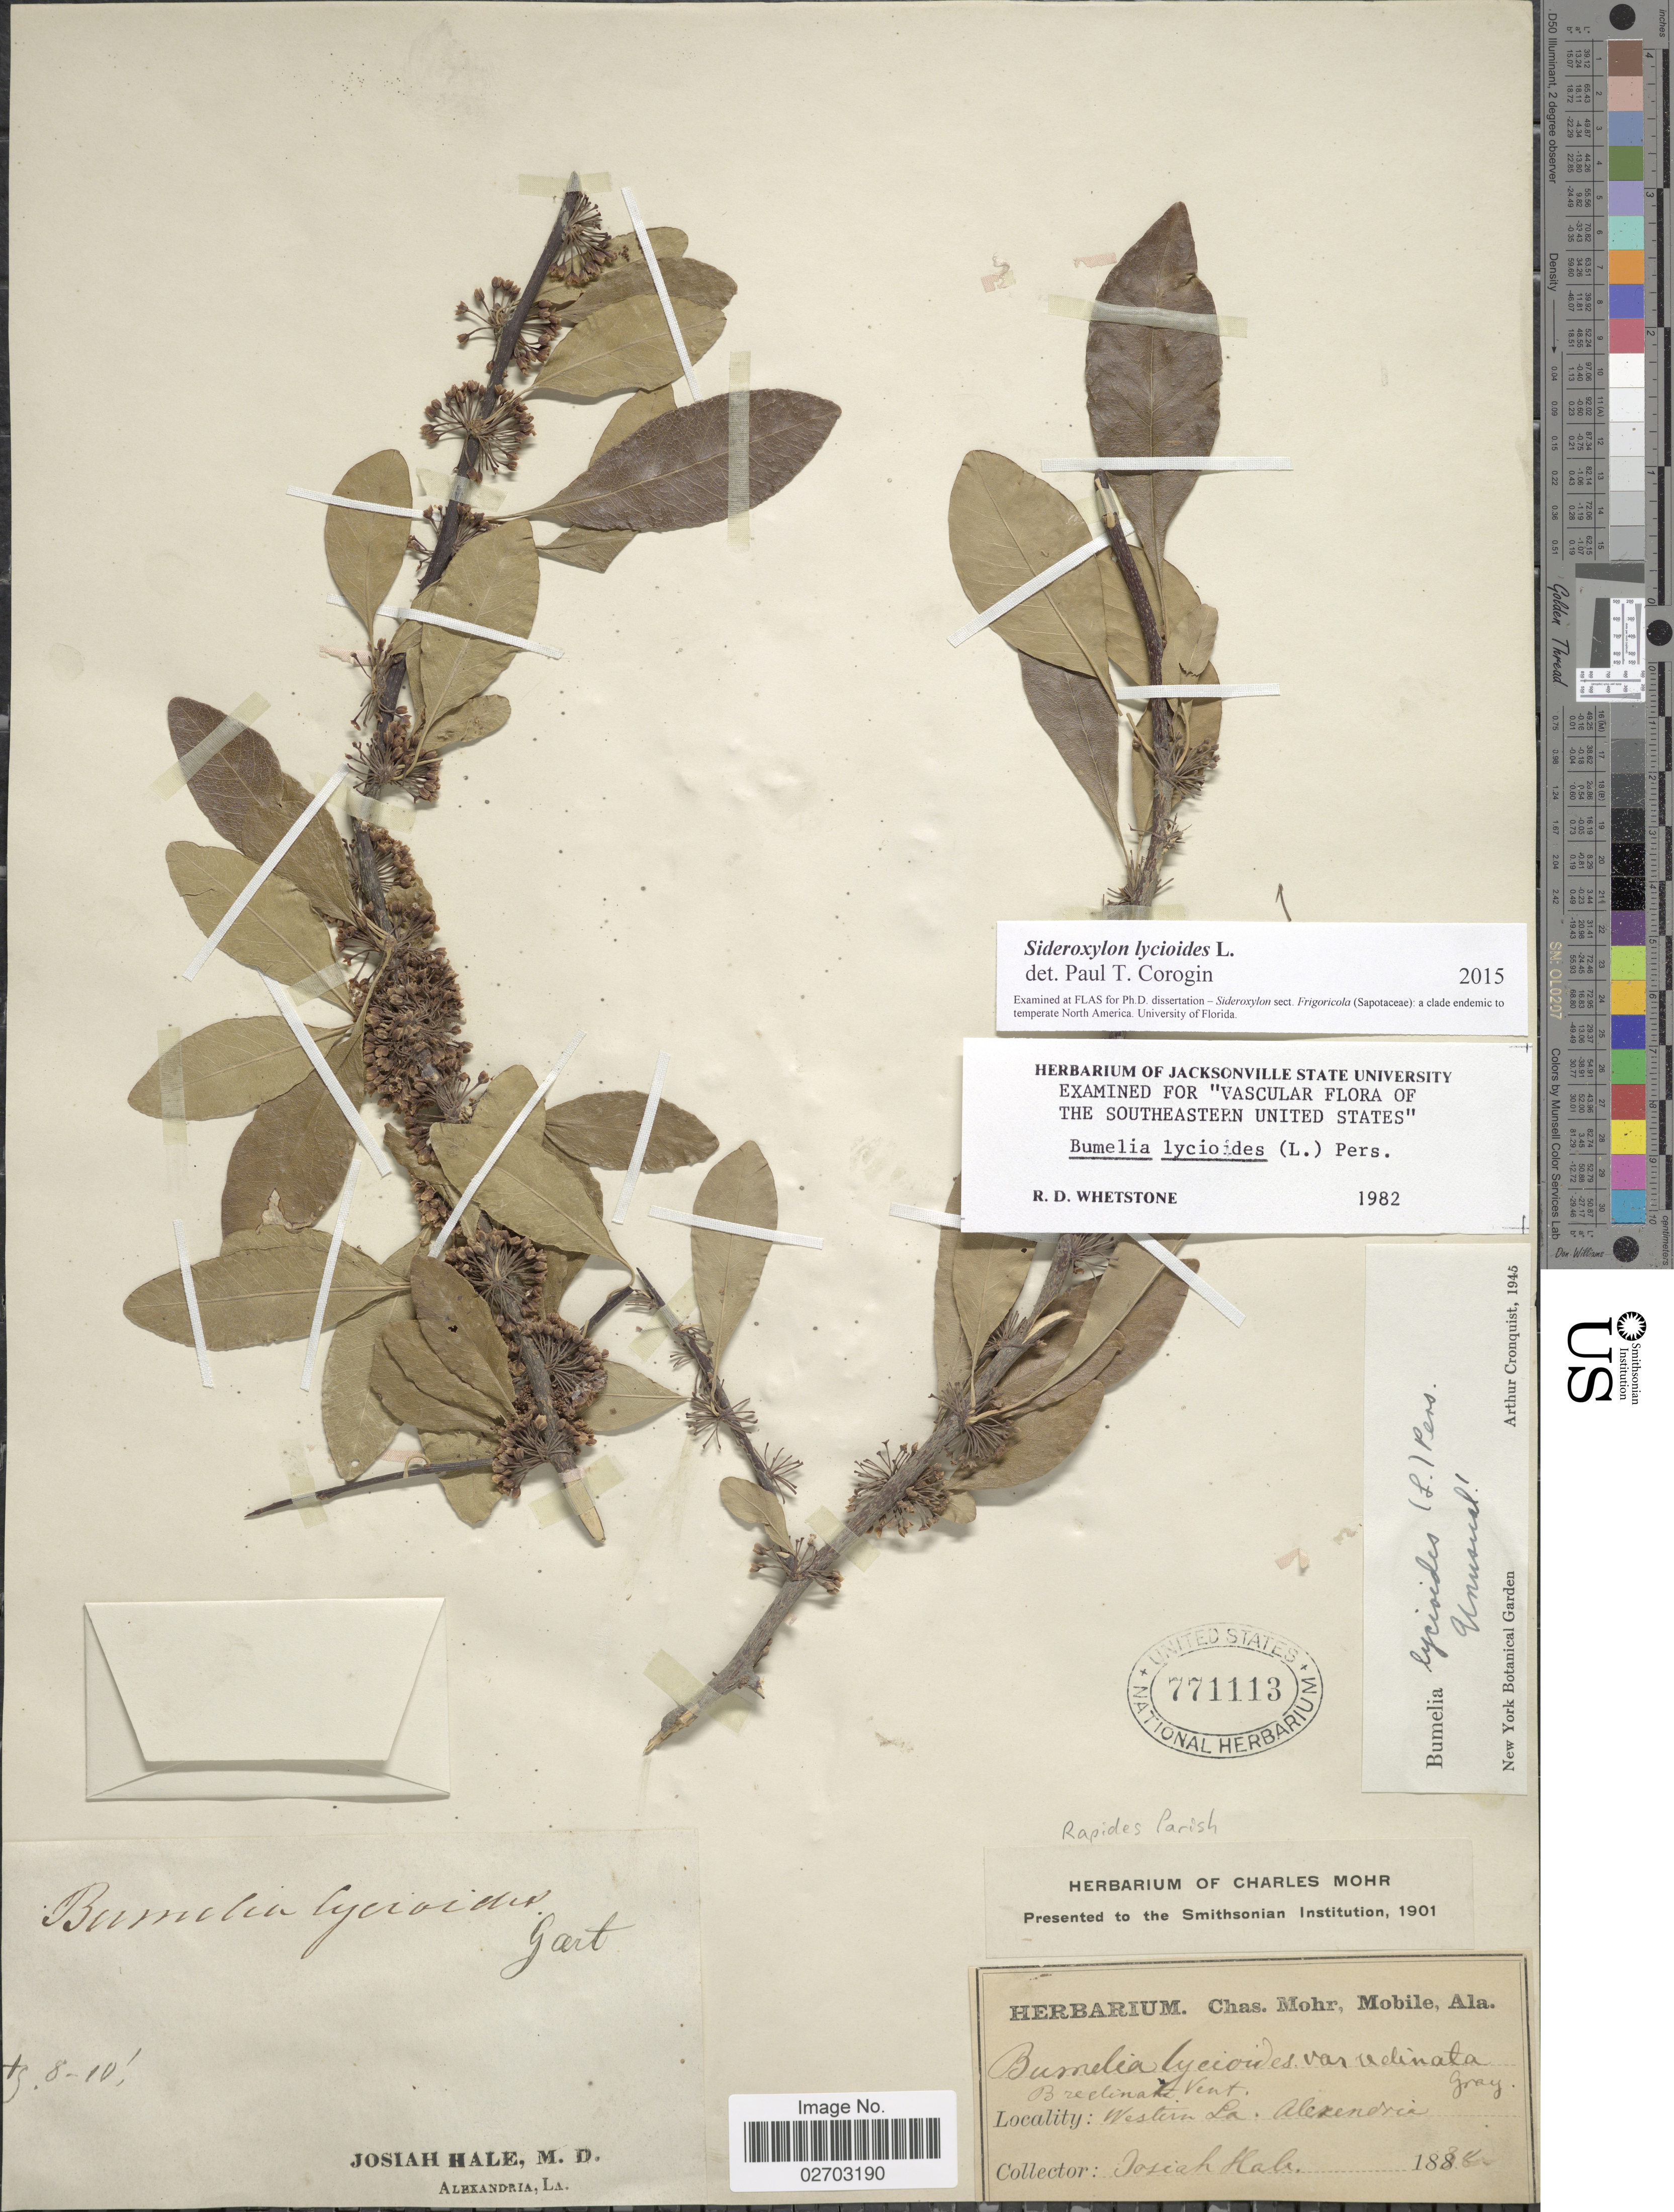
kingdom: Plantae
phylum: Tracheophyta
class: Magnoliopsida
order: Ericales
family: Sapotaceae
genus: Sideroxylon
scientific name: Sideroxylon lycioides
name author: L.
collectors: J. Hale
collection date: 1834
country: United States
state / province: Louisiana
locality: Western La., Alexandria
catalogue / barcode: US 771113